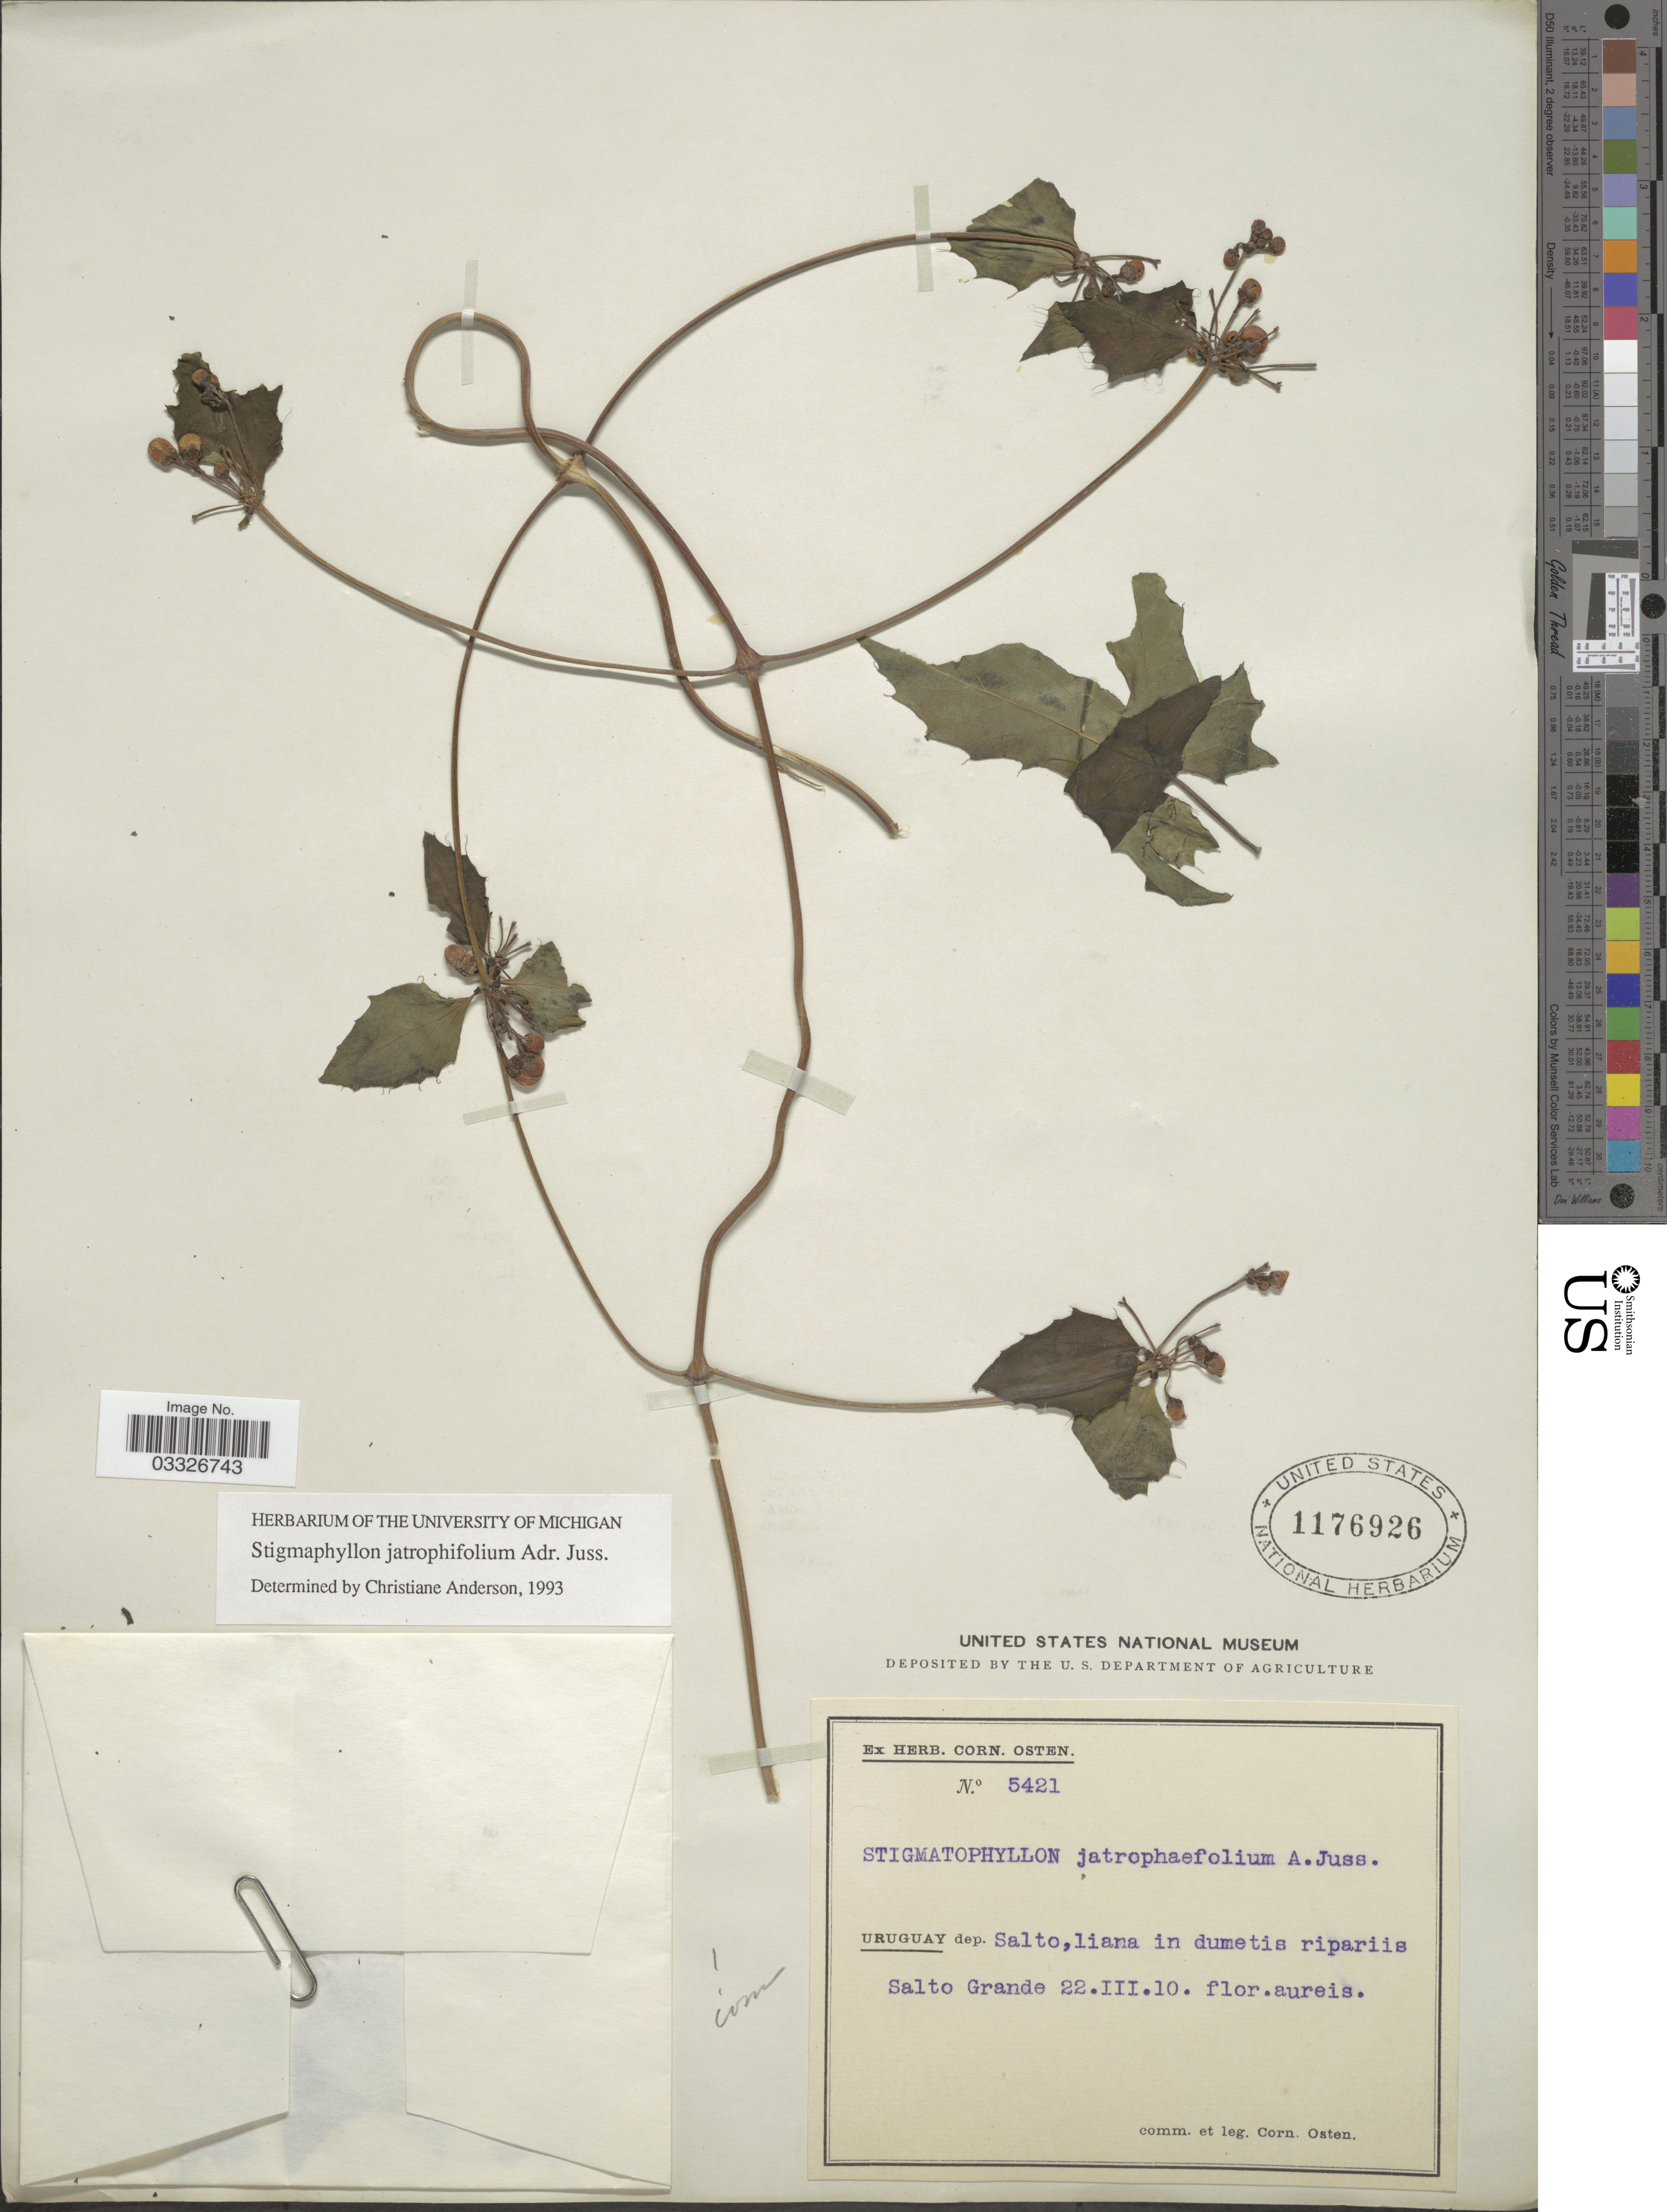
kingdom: Plantae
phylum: Tracheophyta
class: Magnoliopsida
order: Malpighiales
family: Malpighiaceae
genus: Stigmaphyllon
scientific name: Stigmaphyllon jatrophifolium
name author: A. Juss.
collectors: C. Osten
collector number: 5421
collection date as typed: Transcribed d/m/y: 22/3/10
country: Uruguay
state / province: Salto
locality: Dep. Salto, liana in dumetis ripariis Salto Grande.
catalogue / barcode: US 1176926